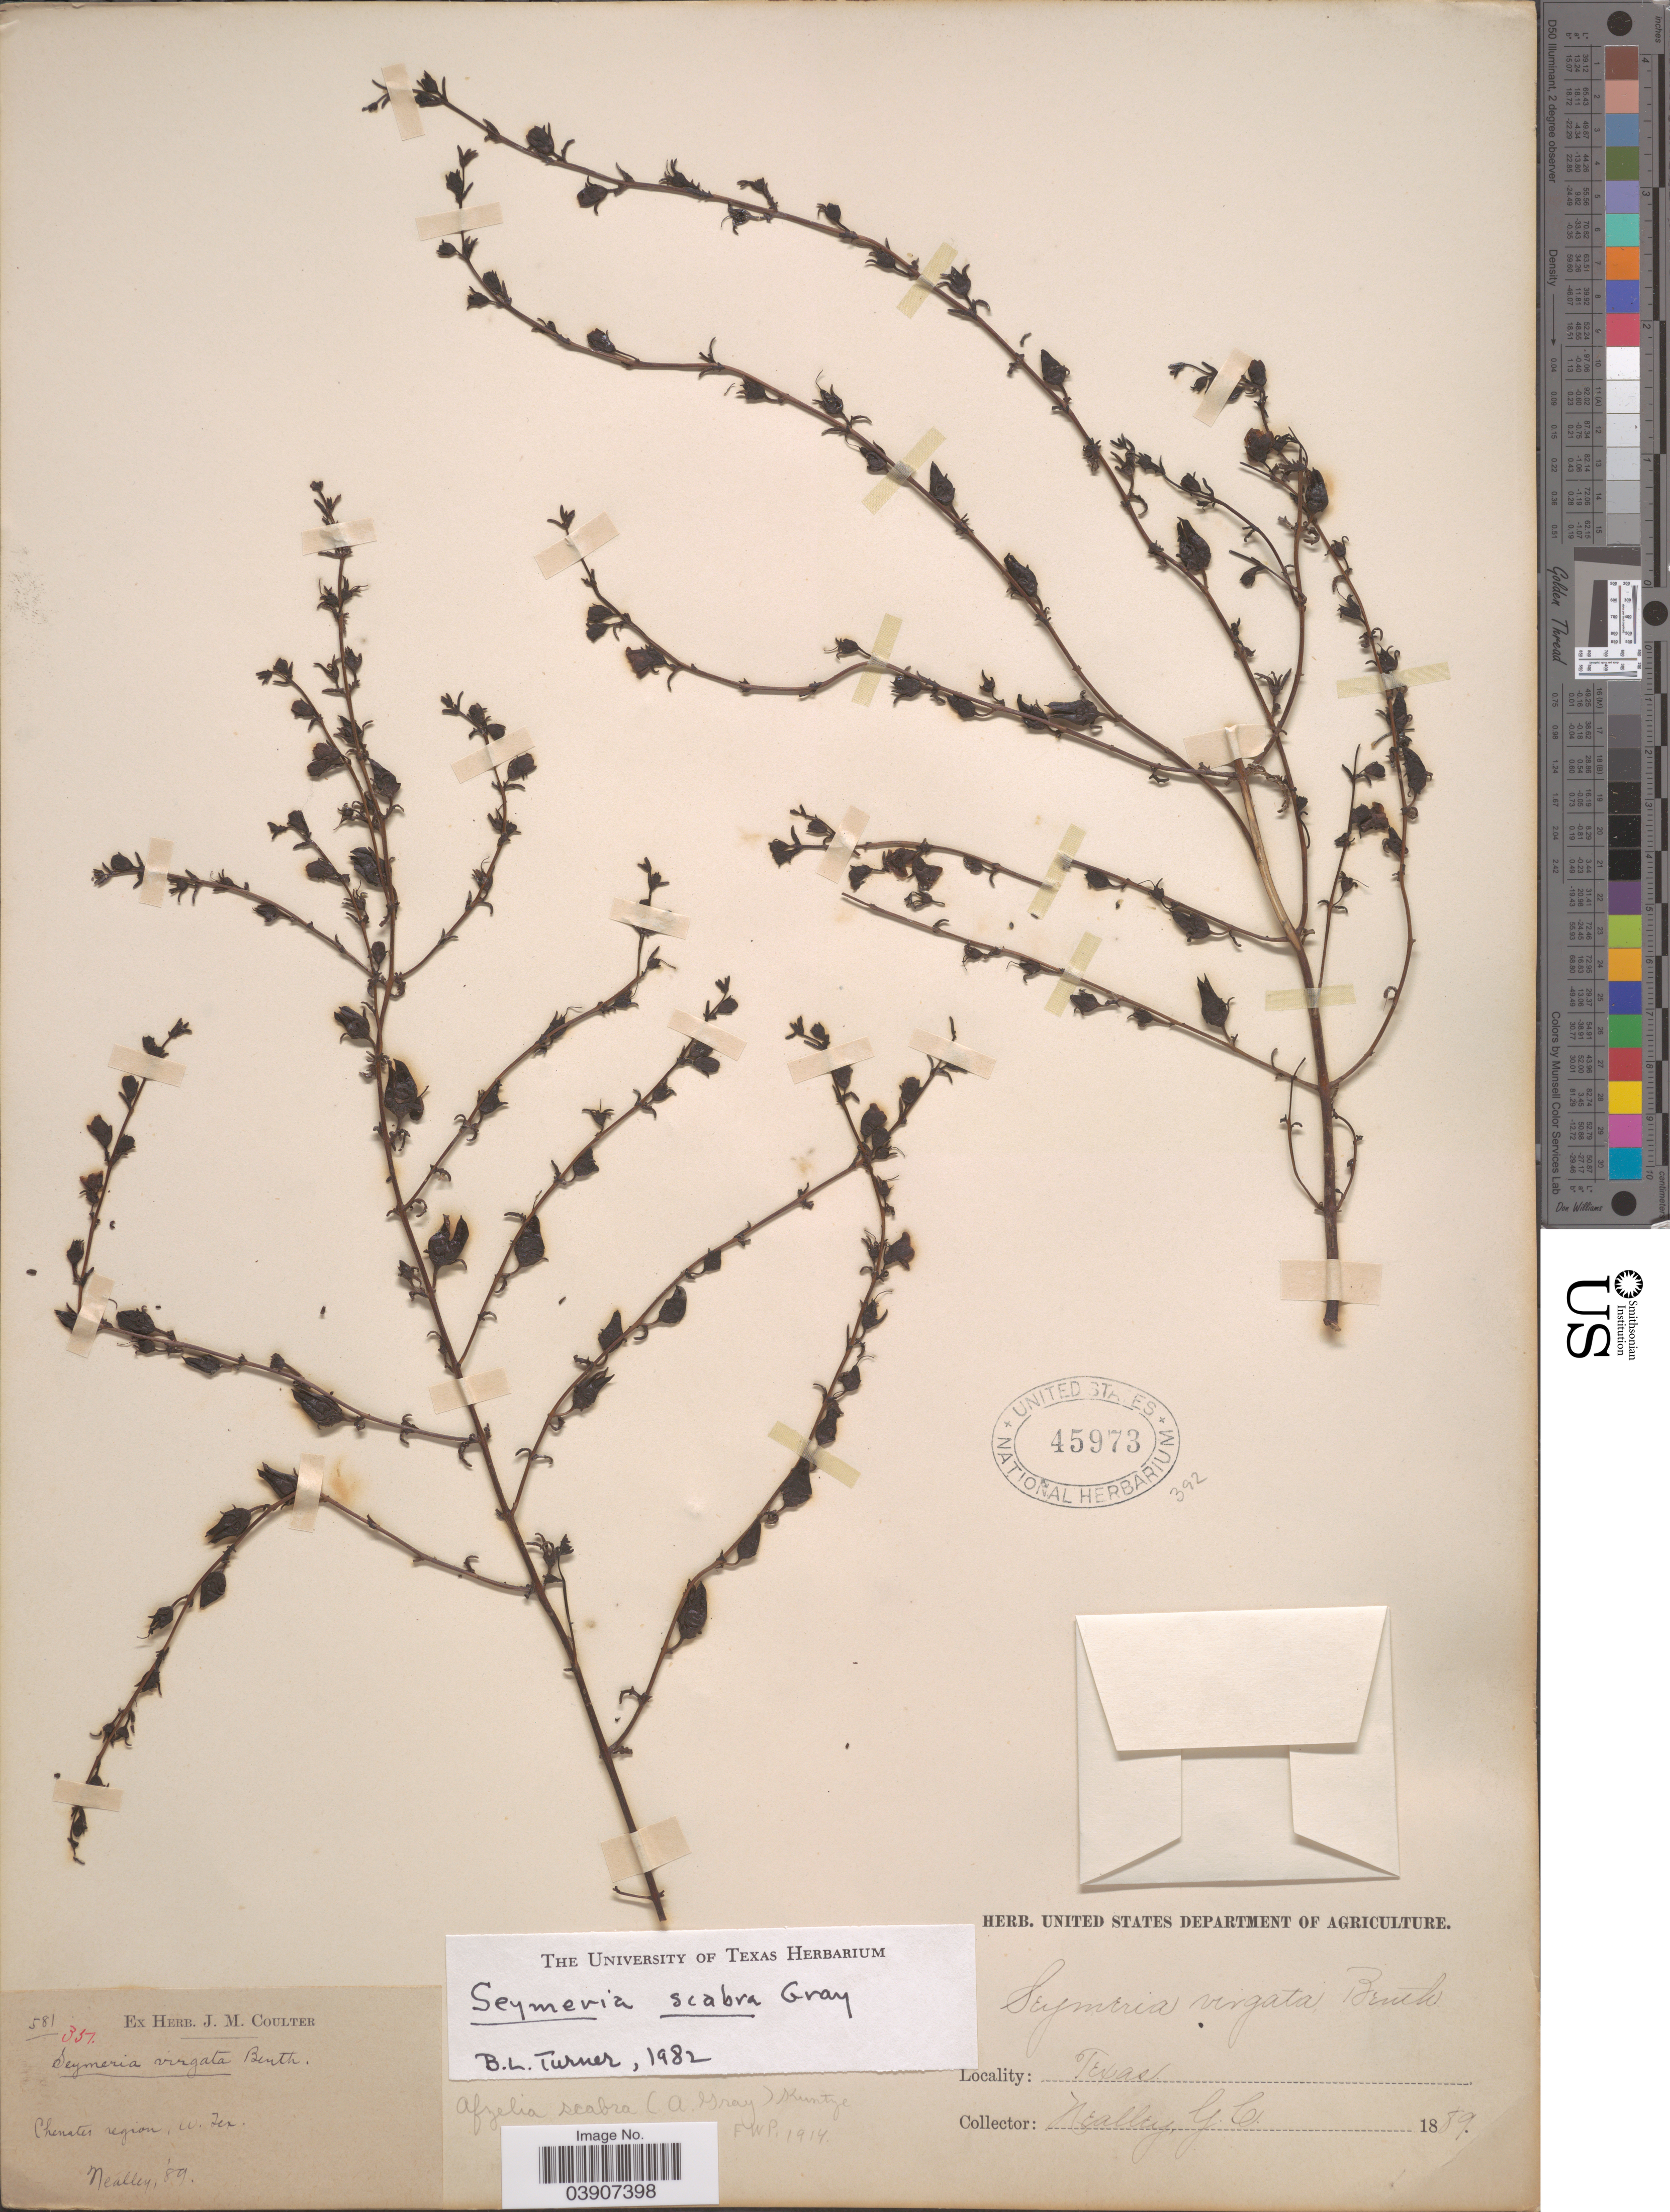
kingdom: Plantae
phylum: Tracheophyta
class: Magnoliopsida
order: Lamiales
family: Orobanchaceae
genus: Seymeria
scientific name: Seymeria scabra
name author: A. Gray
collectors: G. Neally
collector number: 351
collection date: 1889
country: United States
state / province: Texas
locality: Chenater region. W. Texas.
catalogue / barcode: US 45973